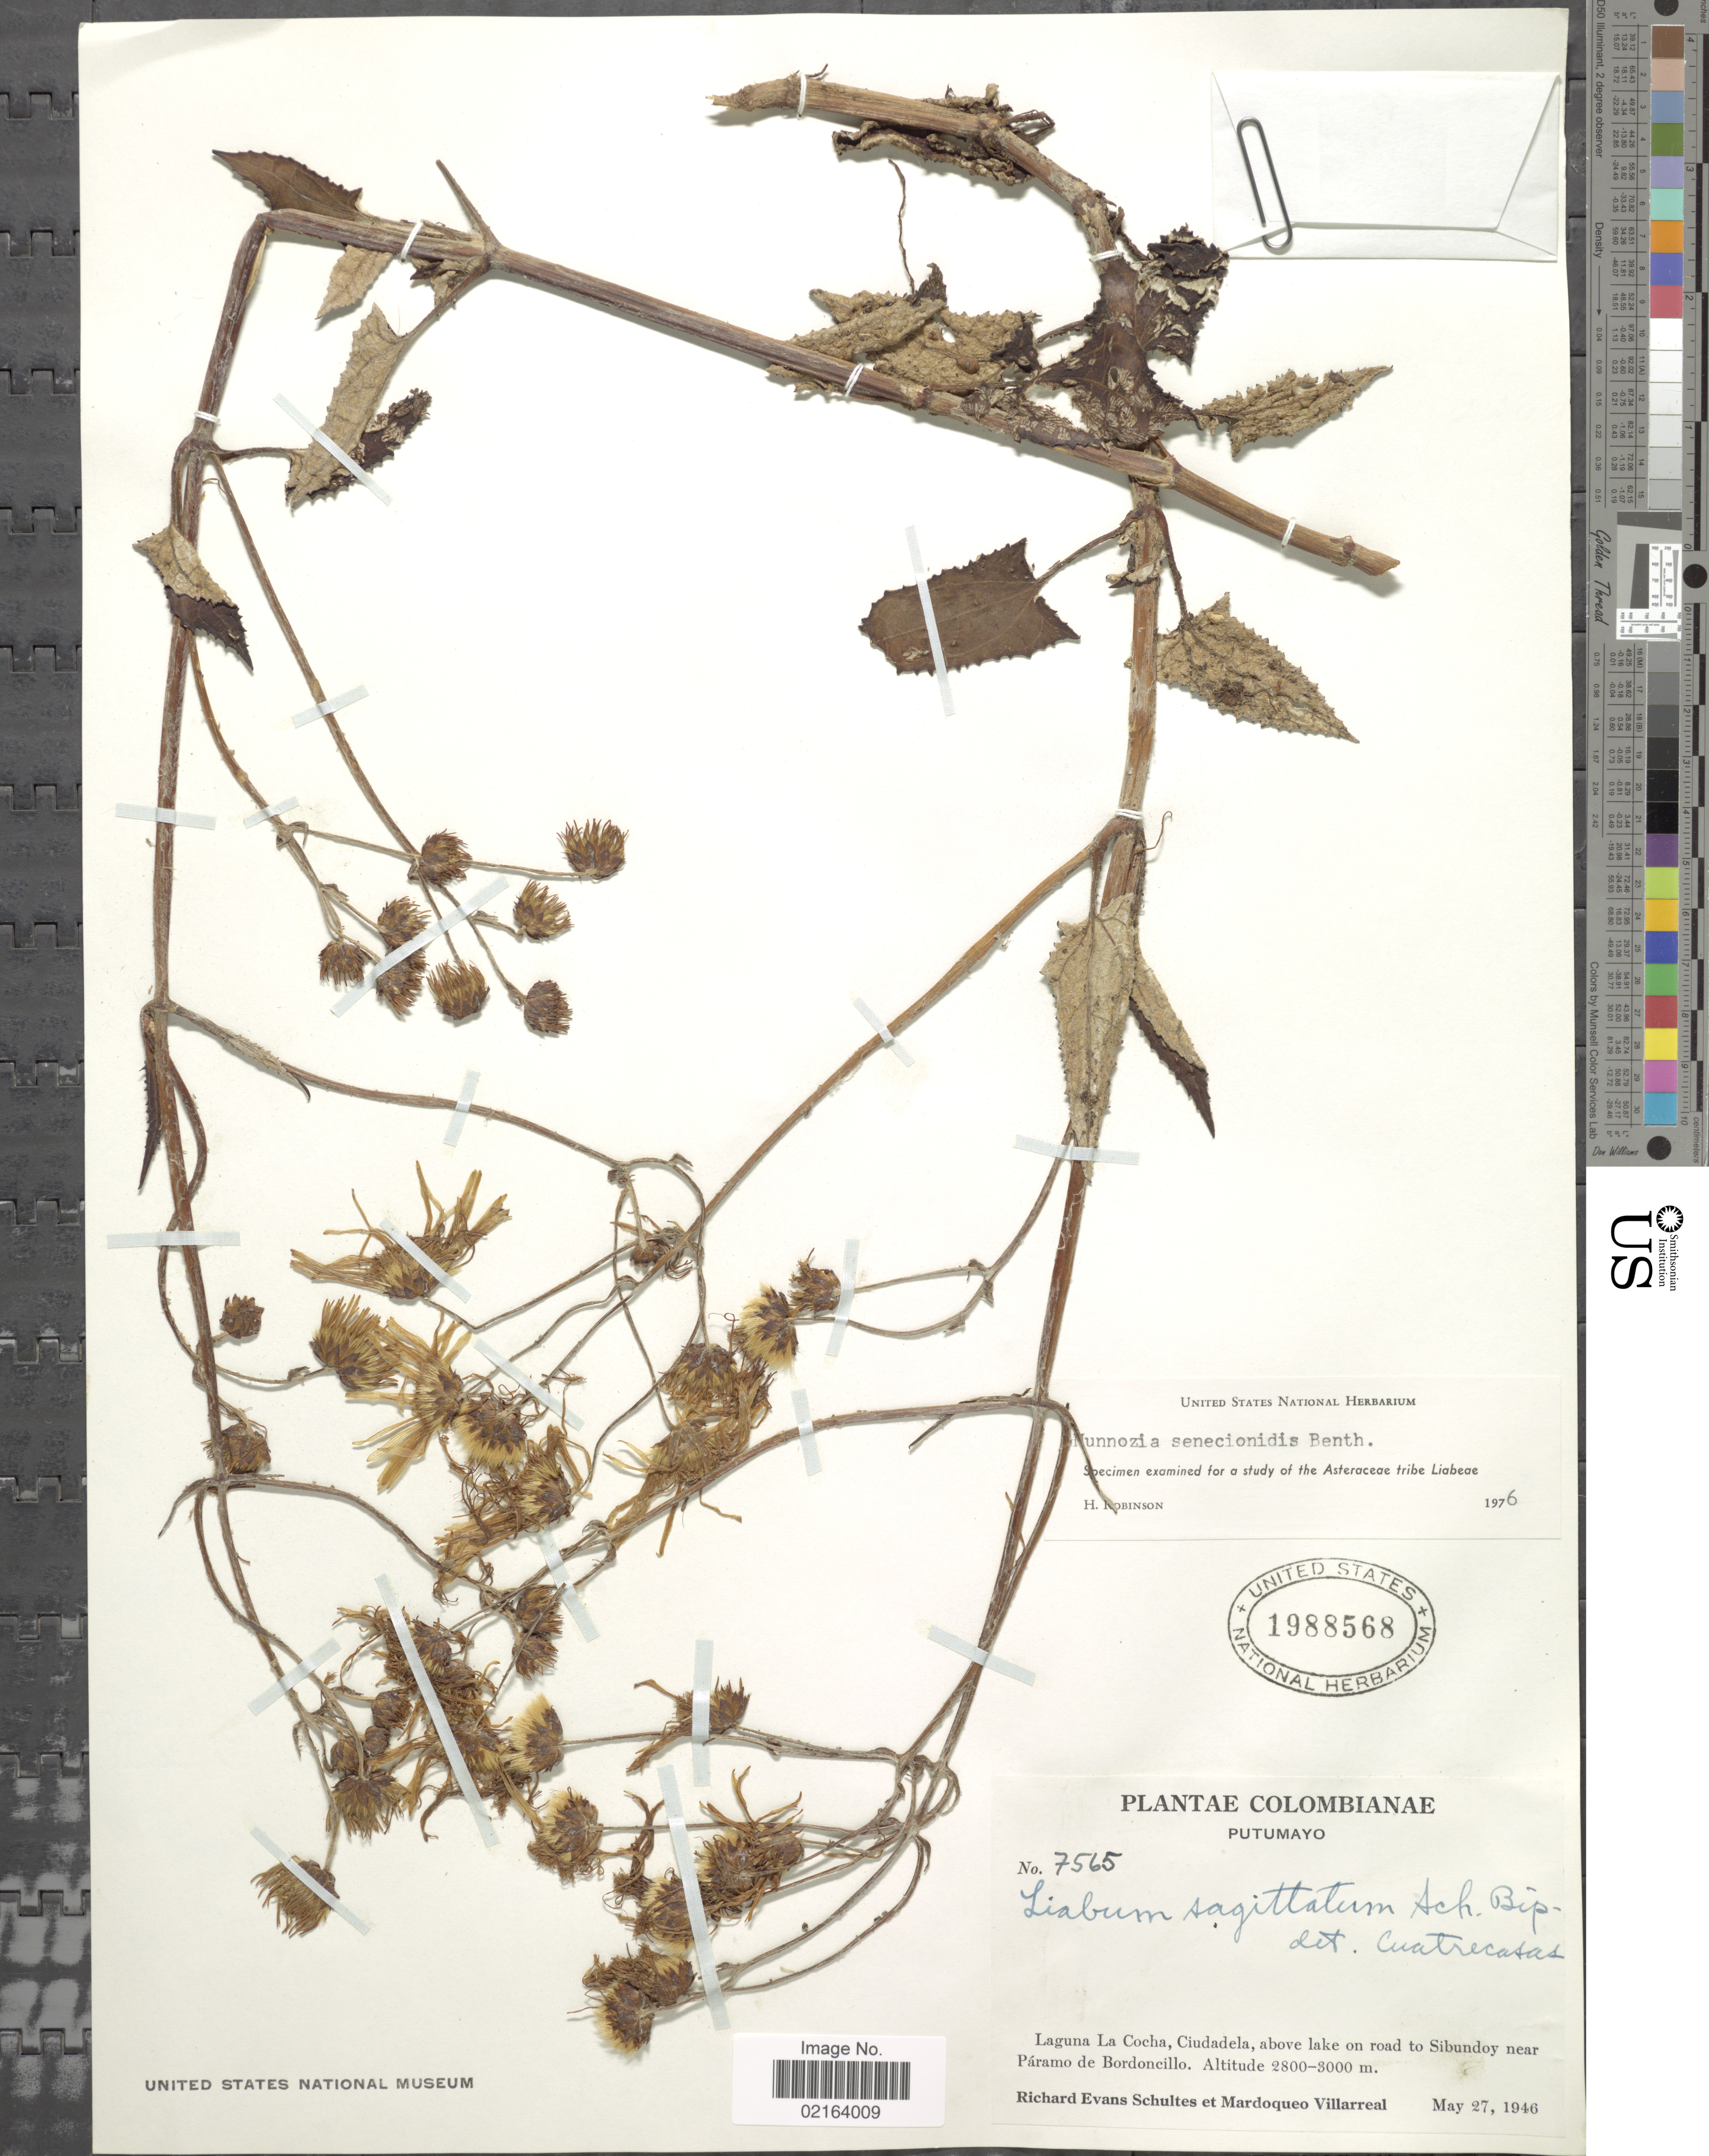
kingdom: Plantae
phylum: Tracheophyta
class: Magnoliopsida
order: Asterales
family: Asteraceae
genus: Munnozia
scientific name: Munnozia senecionidis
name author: Benth.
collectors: R. E. Schultes & M. Villarreal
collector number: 7565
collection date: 1946-05-27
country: Colombia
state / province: Putumayo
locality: Laguna La Cocha, Ciudadela, above lake on road to Sibundoy near Paramo de Bordoncillo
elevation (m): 2800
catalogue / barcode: US 1988568